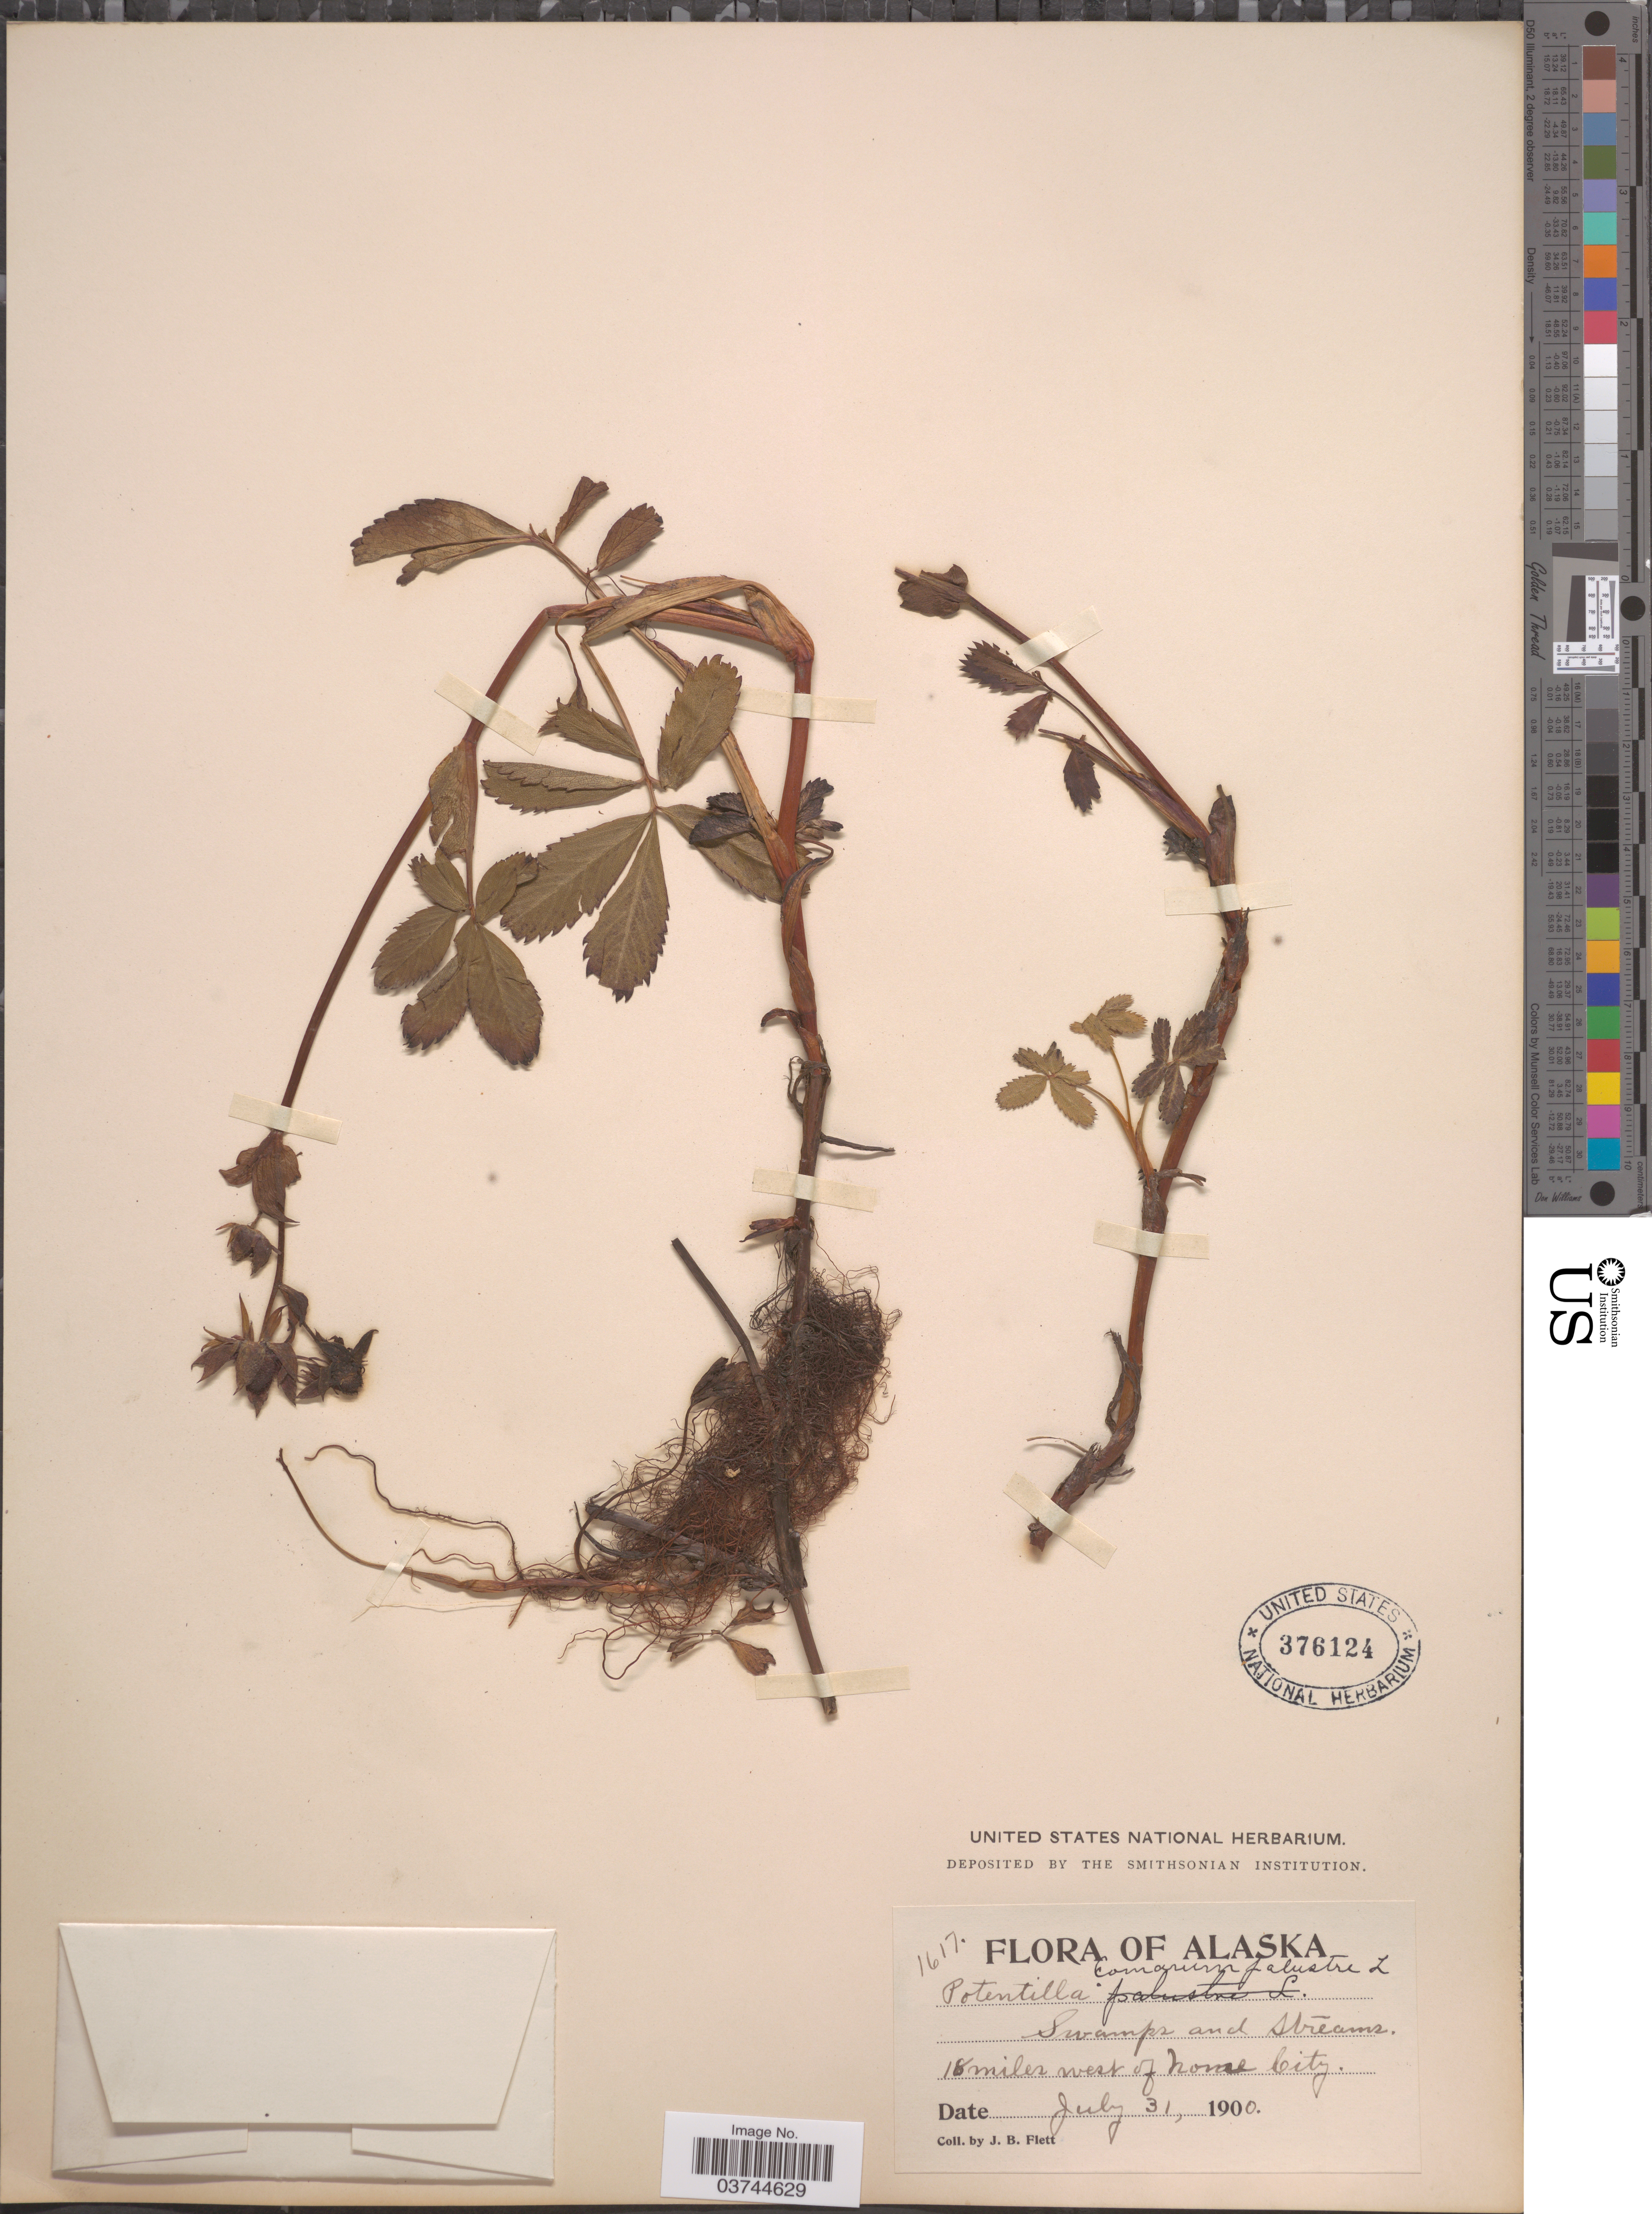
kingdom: Plantae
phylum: Tracheophyta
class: Magnoliopsida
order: Rosales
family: Rosaceae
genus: Comarum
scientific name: Comarum palustre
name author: L.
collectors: J. Flett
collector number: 1617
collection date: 1900-07-31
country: United States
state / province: Alaska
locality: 18 miles west of Nome City.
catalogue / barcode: US 376124